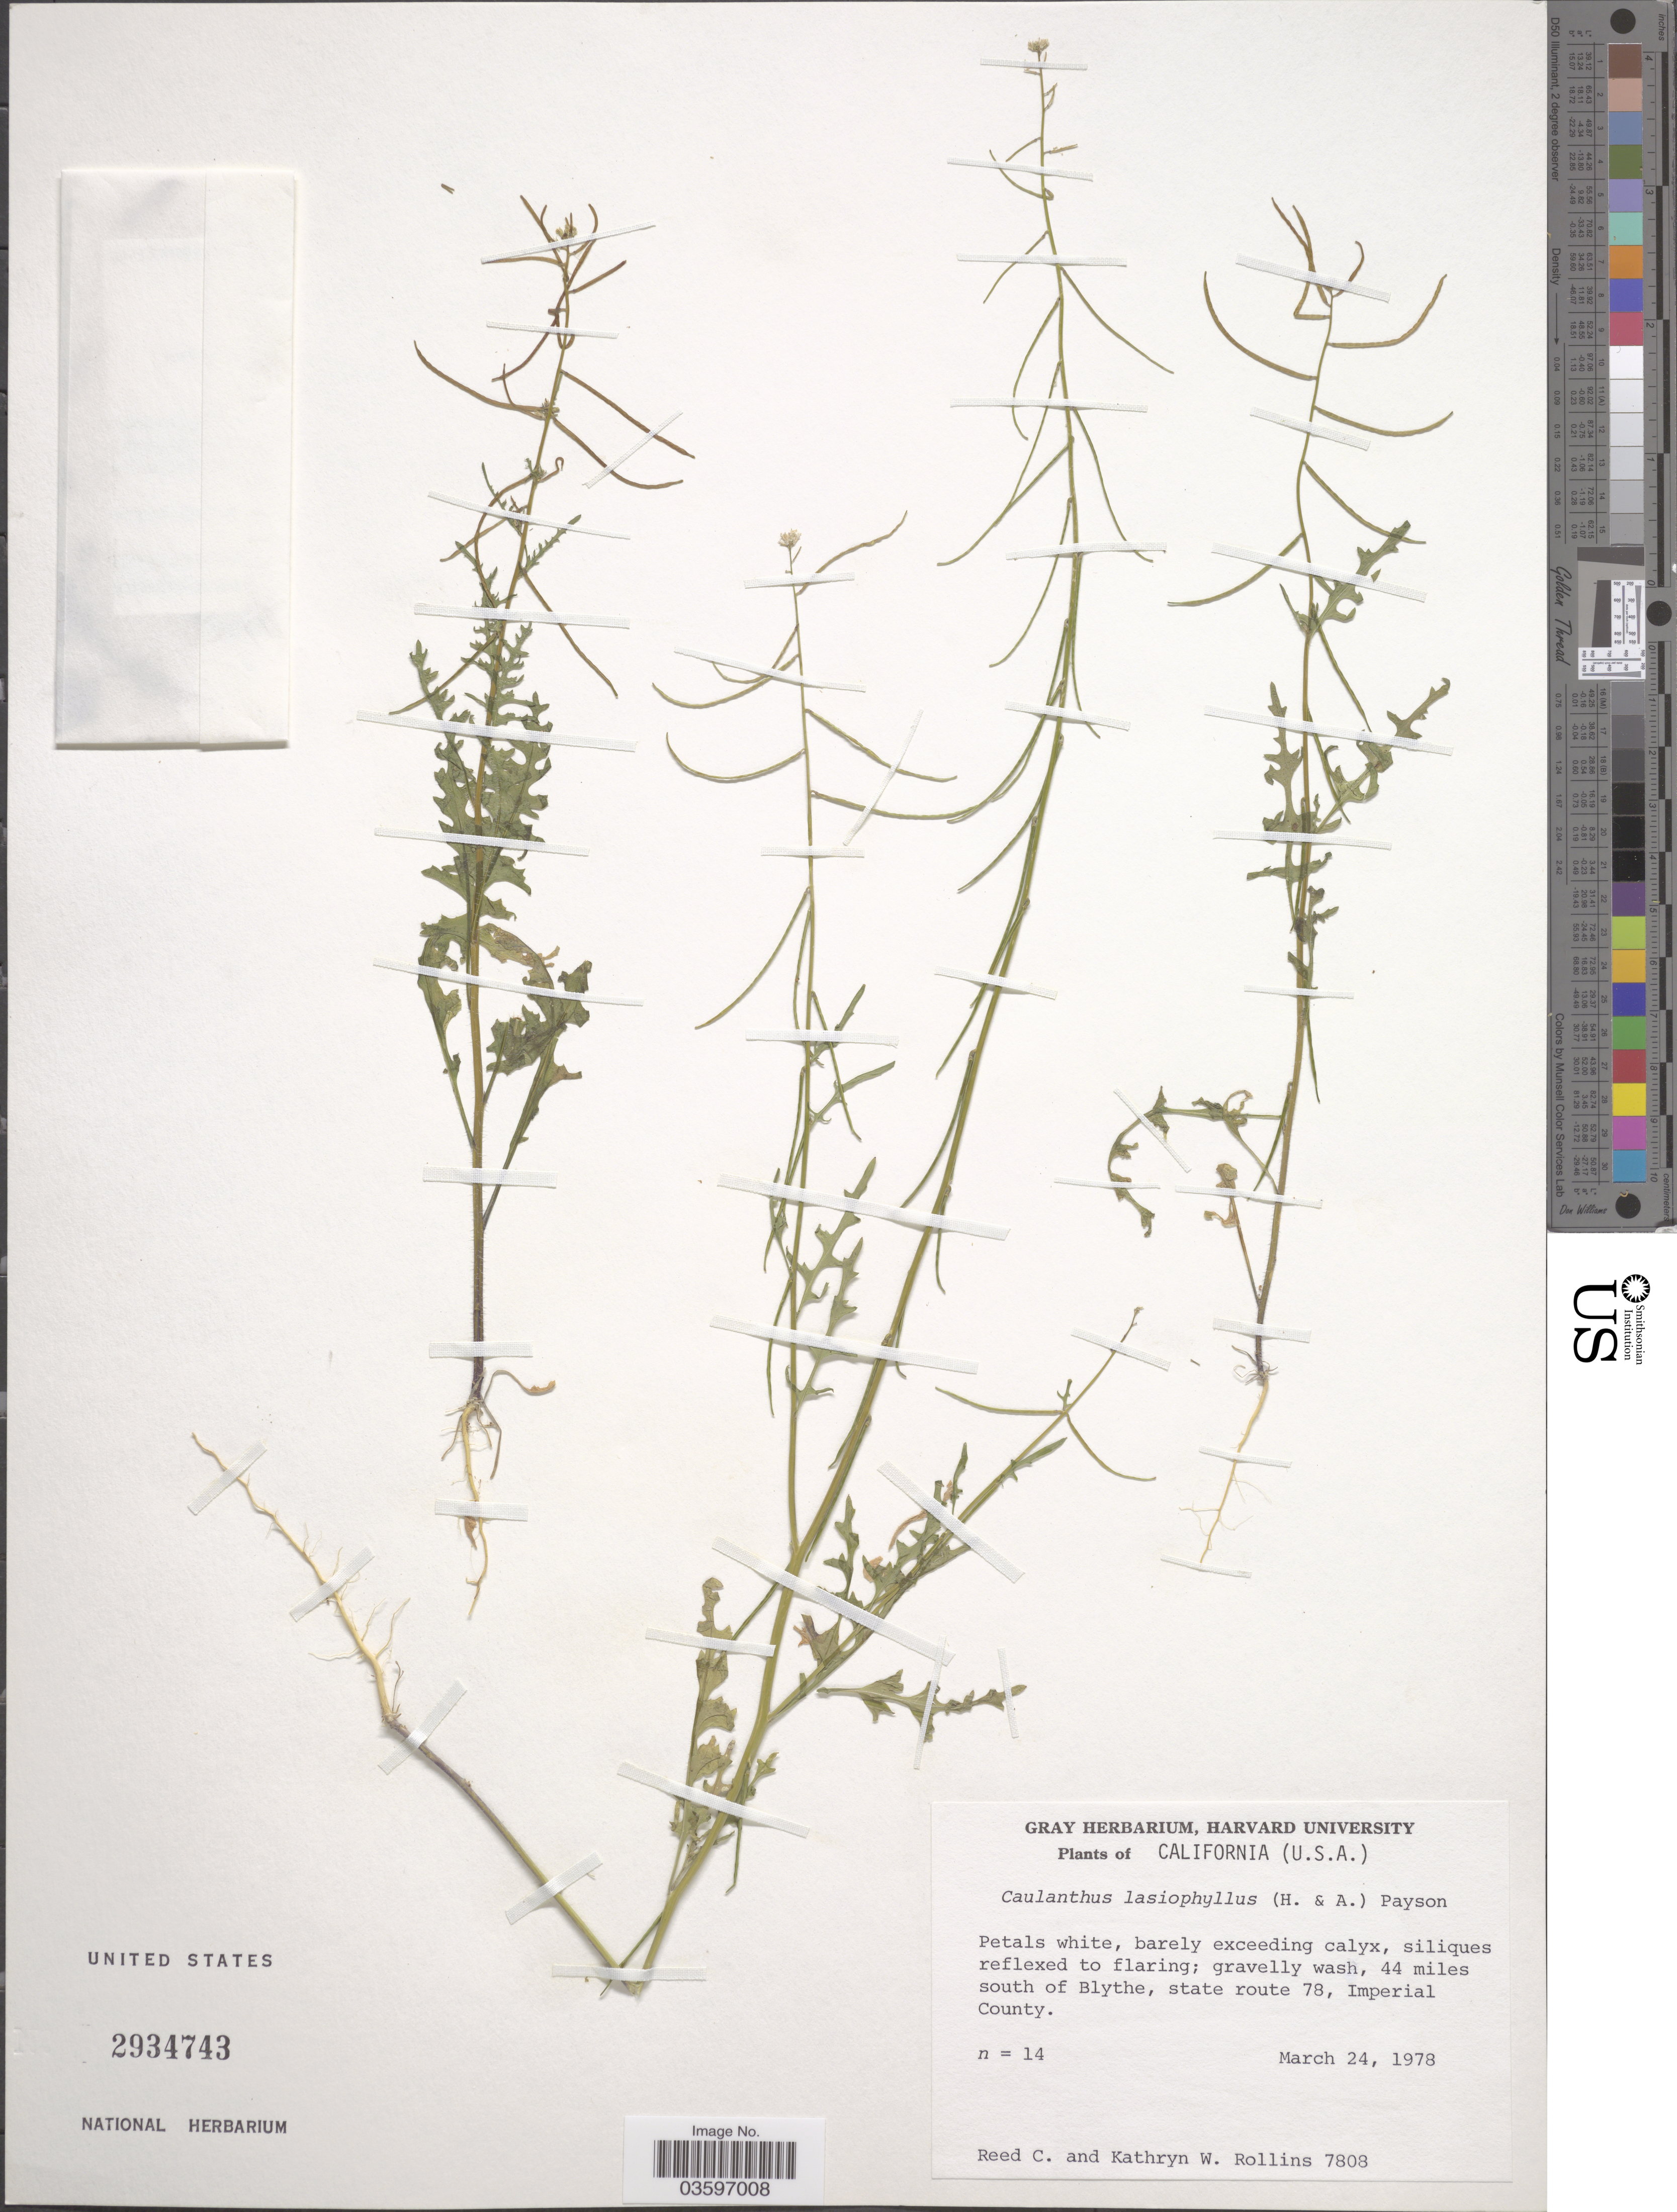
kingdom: Plantae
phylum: Tracheophyta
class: Magnoliopsida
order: Brassicales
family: Brassicaceae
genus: Caulanthus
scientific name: Caulanthus lasiophyllus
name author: (Hook. & Arn.) Payson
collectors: R. C. Rollins & K. W. Rollins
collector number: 7808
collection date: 1978-03-24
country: United States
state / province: California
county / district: Imperial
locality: Gravelly wash, 44 miles south of Blythe, state route 78, Imperial County.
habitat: gravelly wash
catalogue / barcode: US 2934743